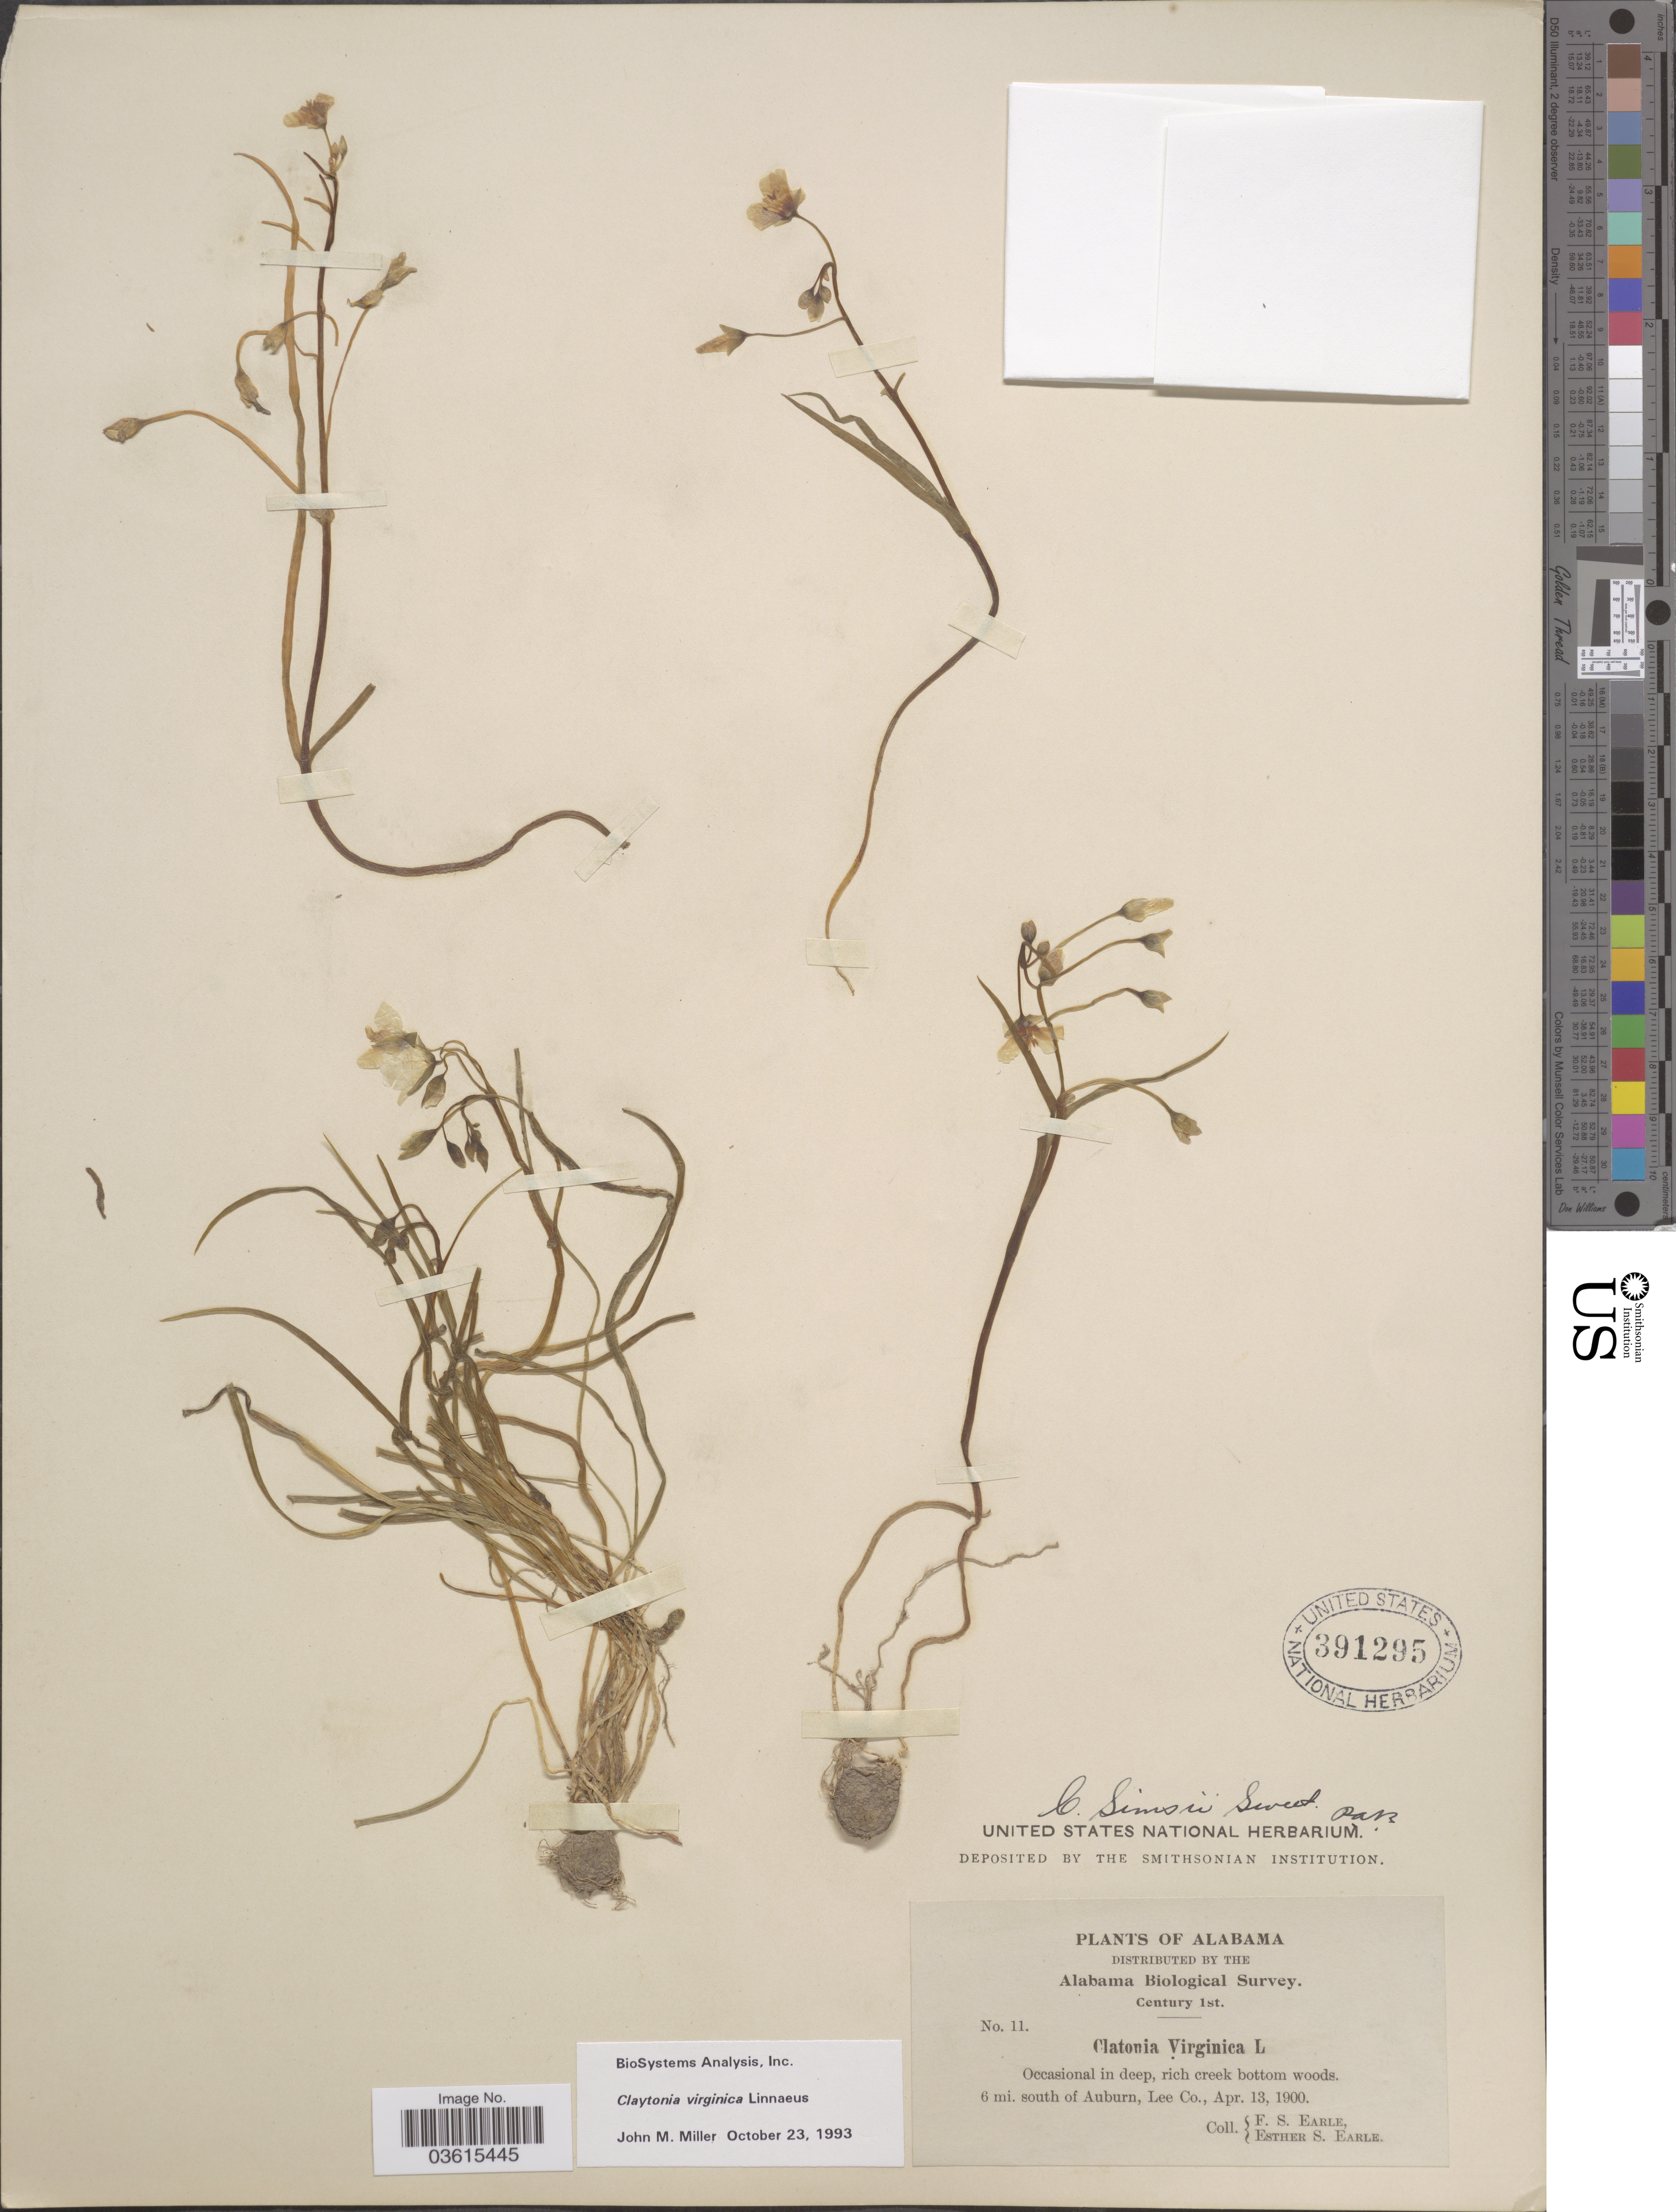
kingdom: Plantae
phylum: Tracheophyta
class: Magnoliopsida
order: Caryophyllales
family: Montiaceae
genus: Claytonia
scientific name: Claytonia virginica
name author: L.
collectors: F. S. Earle & E. S. Earle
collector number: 11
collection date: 1900-04-13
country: United States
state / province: Alabama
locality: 6 mi. south of Auburn, Lee Co.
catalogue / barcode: US 391295